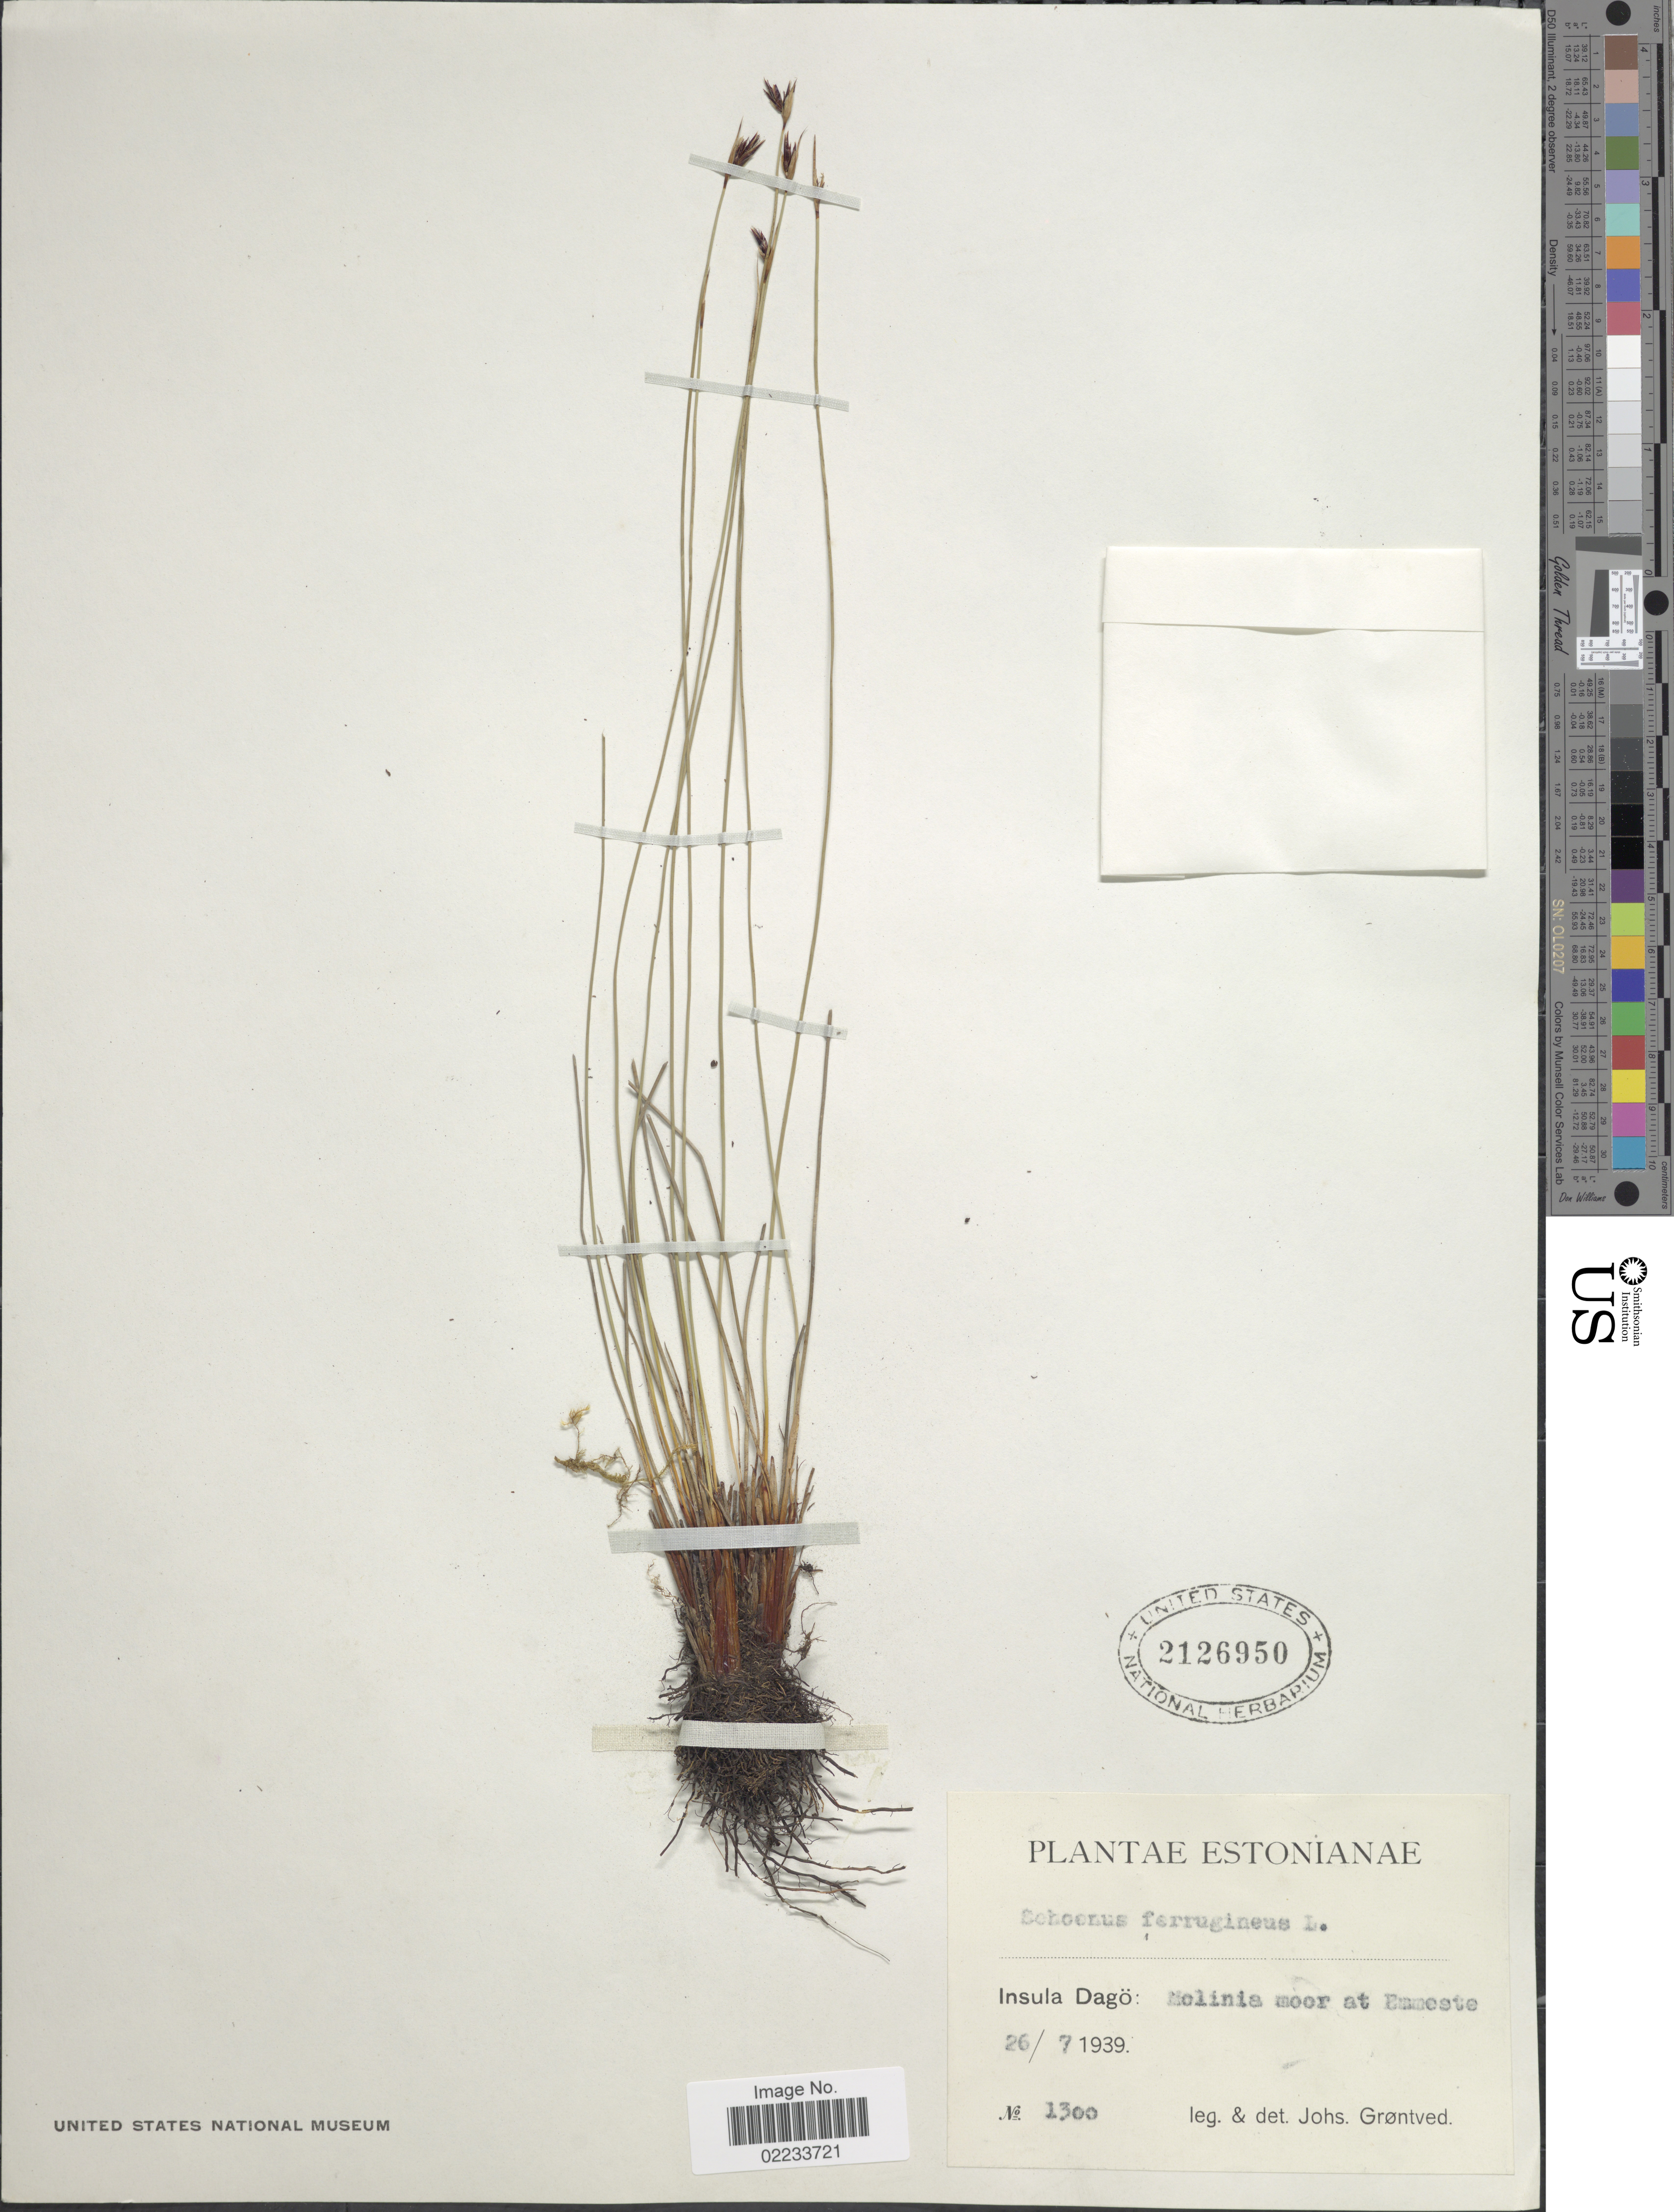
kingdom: Plantae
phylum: Tracheophyta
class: Liliopsida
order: Poales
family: Cyperaceae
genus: Schoenus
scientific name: Schoenus ferrugineus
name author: L.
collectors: J. Grontved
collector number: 1300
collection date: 1939-07-26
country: Estonia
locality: Insula Dagö: Molinia moor at Emmeste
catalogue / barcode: US 2126950